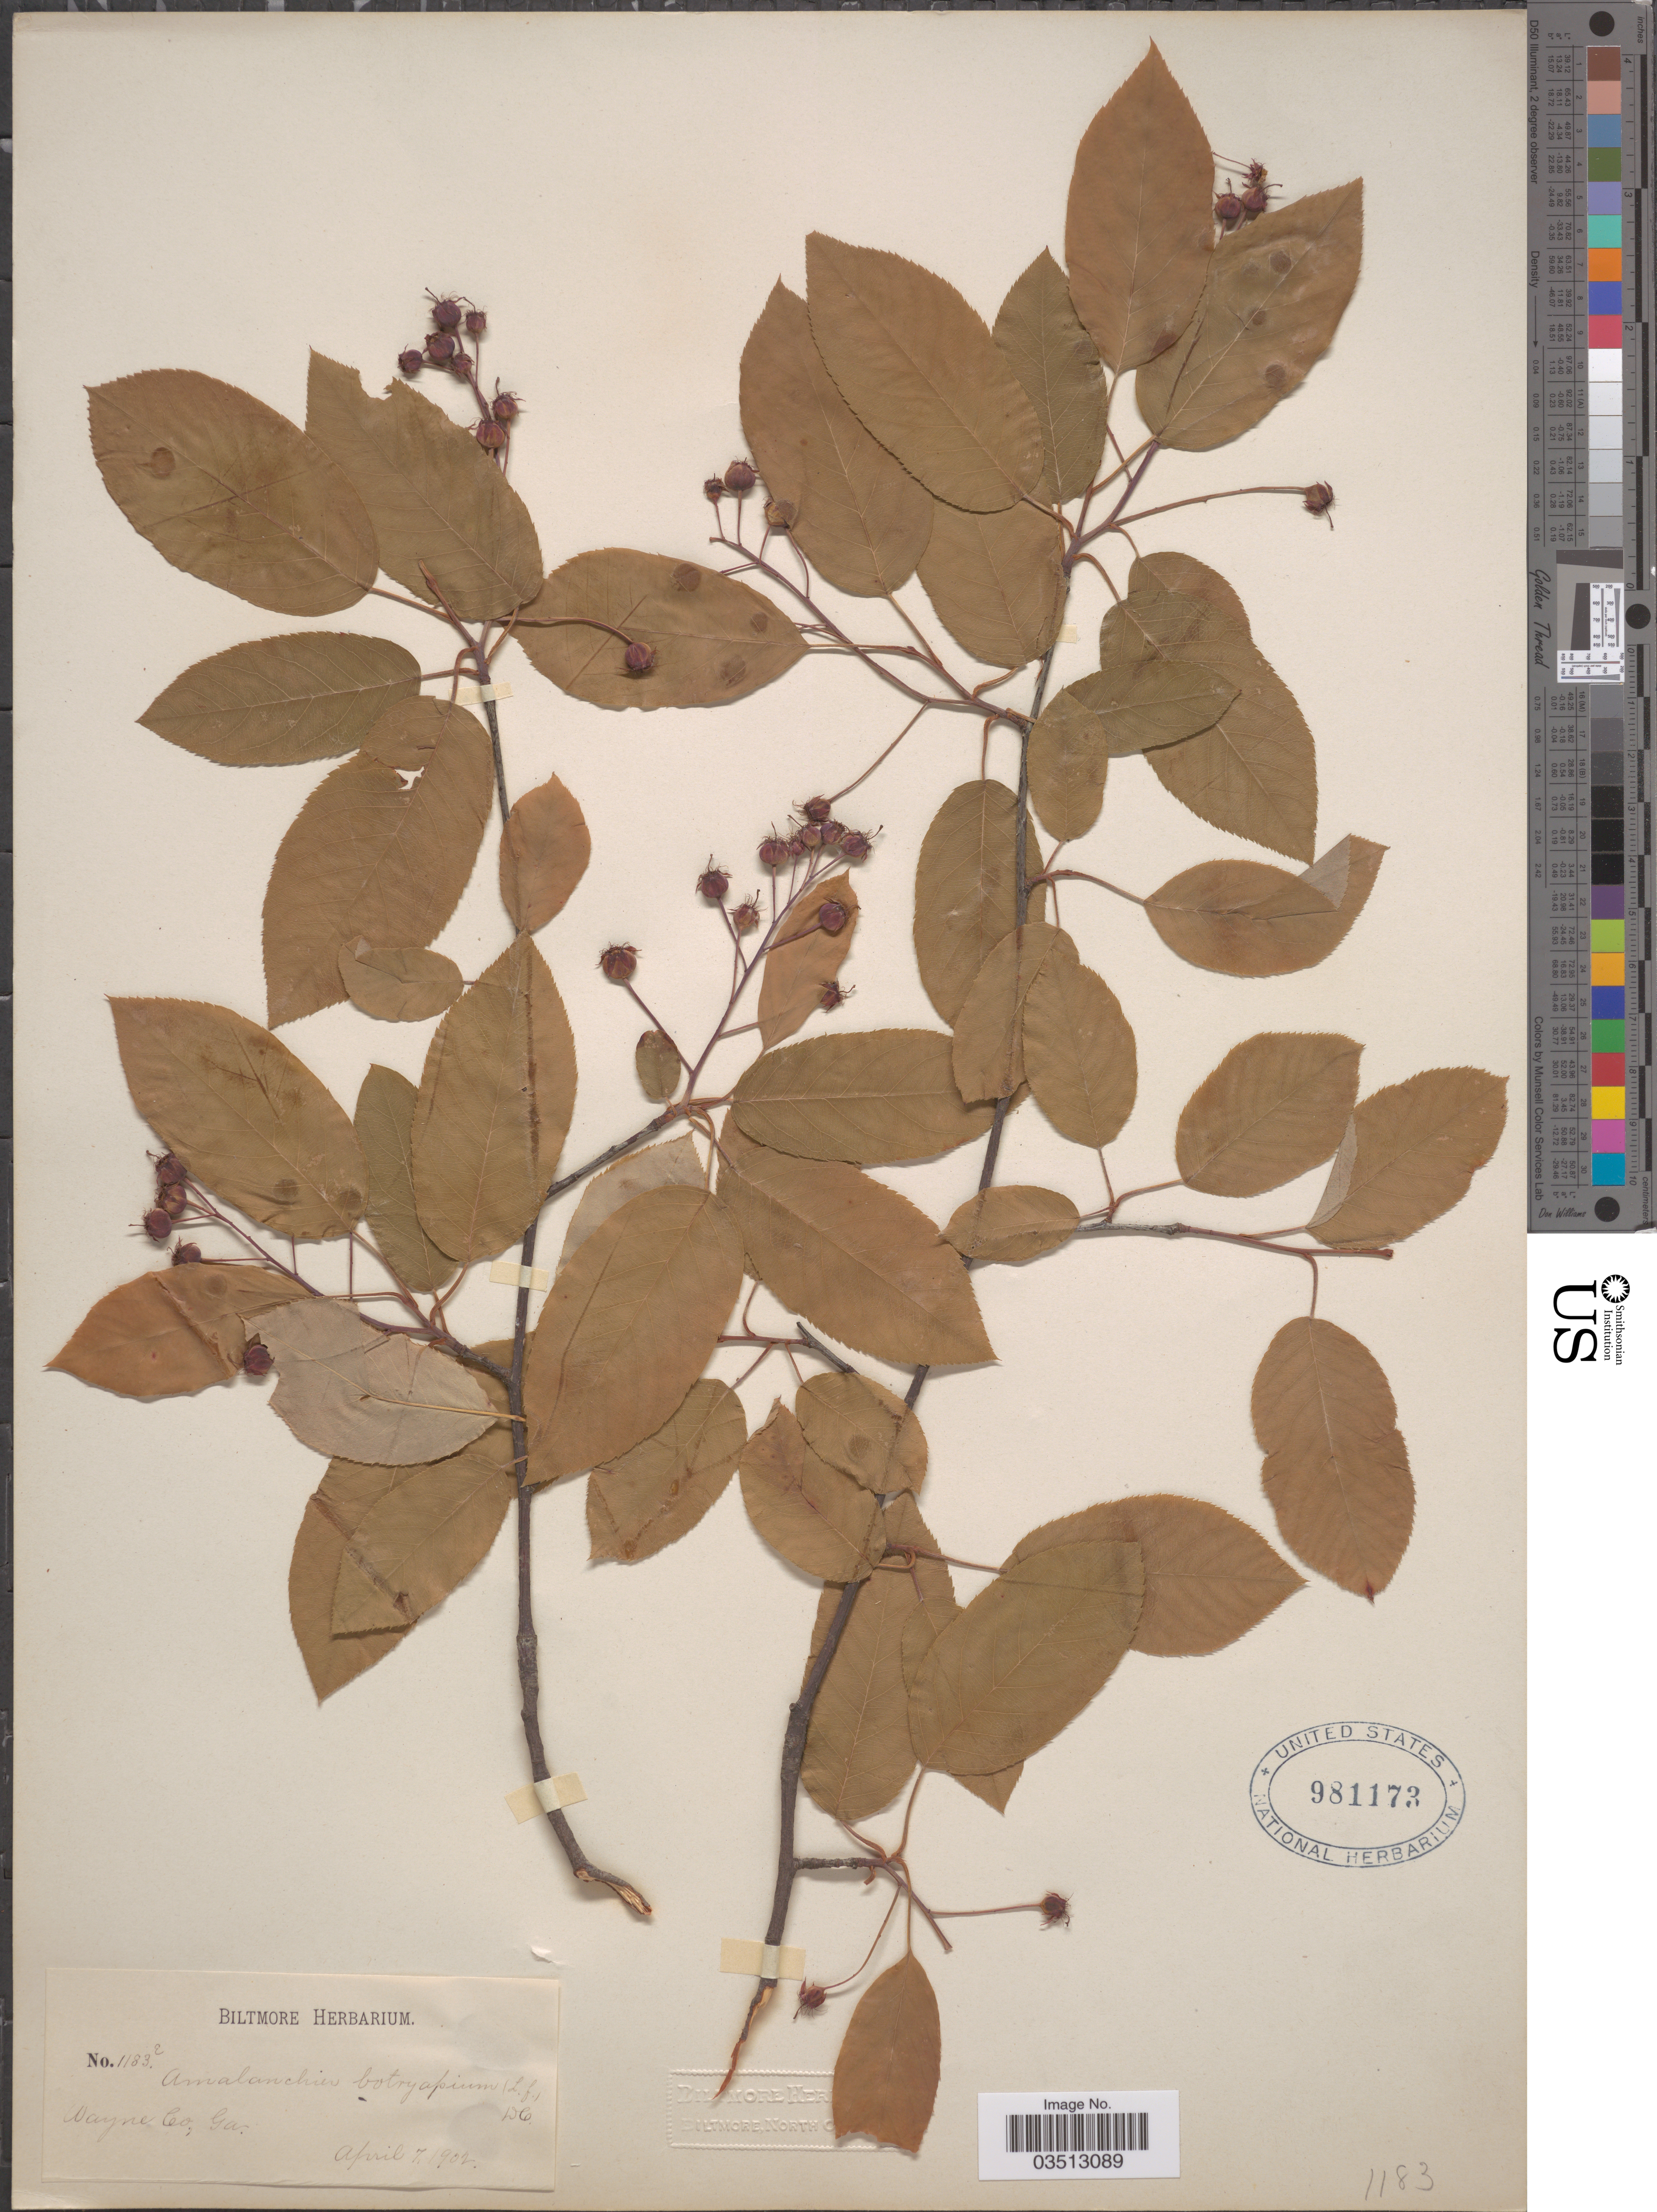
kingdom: Plantae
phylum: Tracheophyta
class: Magnoliopsida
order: Rosales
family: Rosaceae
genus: Amelanchier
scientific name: Amelanchier sp.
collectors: ex herb. Biltmore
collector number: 1183e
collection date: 1902-04-07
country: United States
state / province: Georgia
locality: Wayne Co.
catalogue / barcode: US 981173